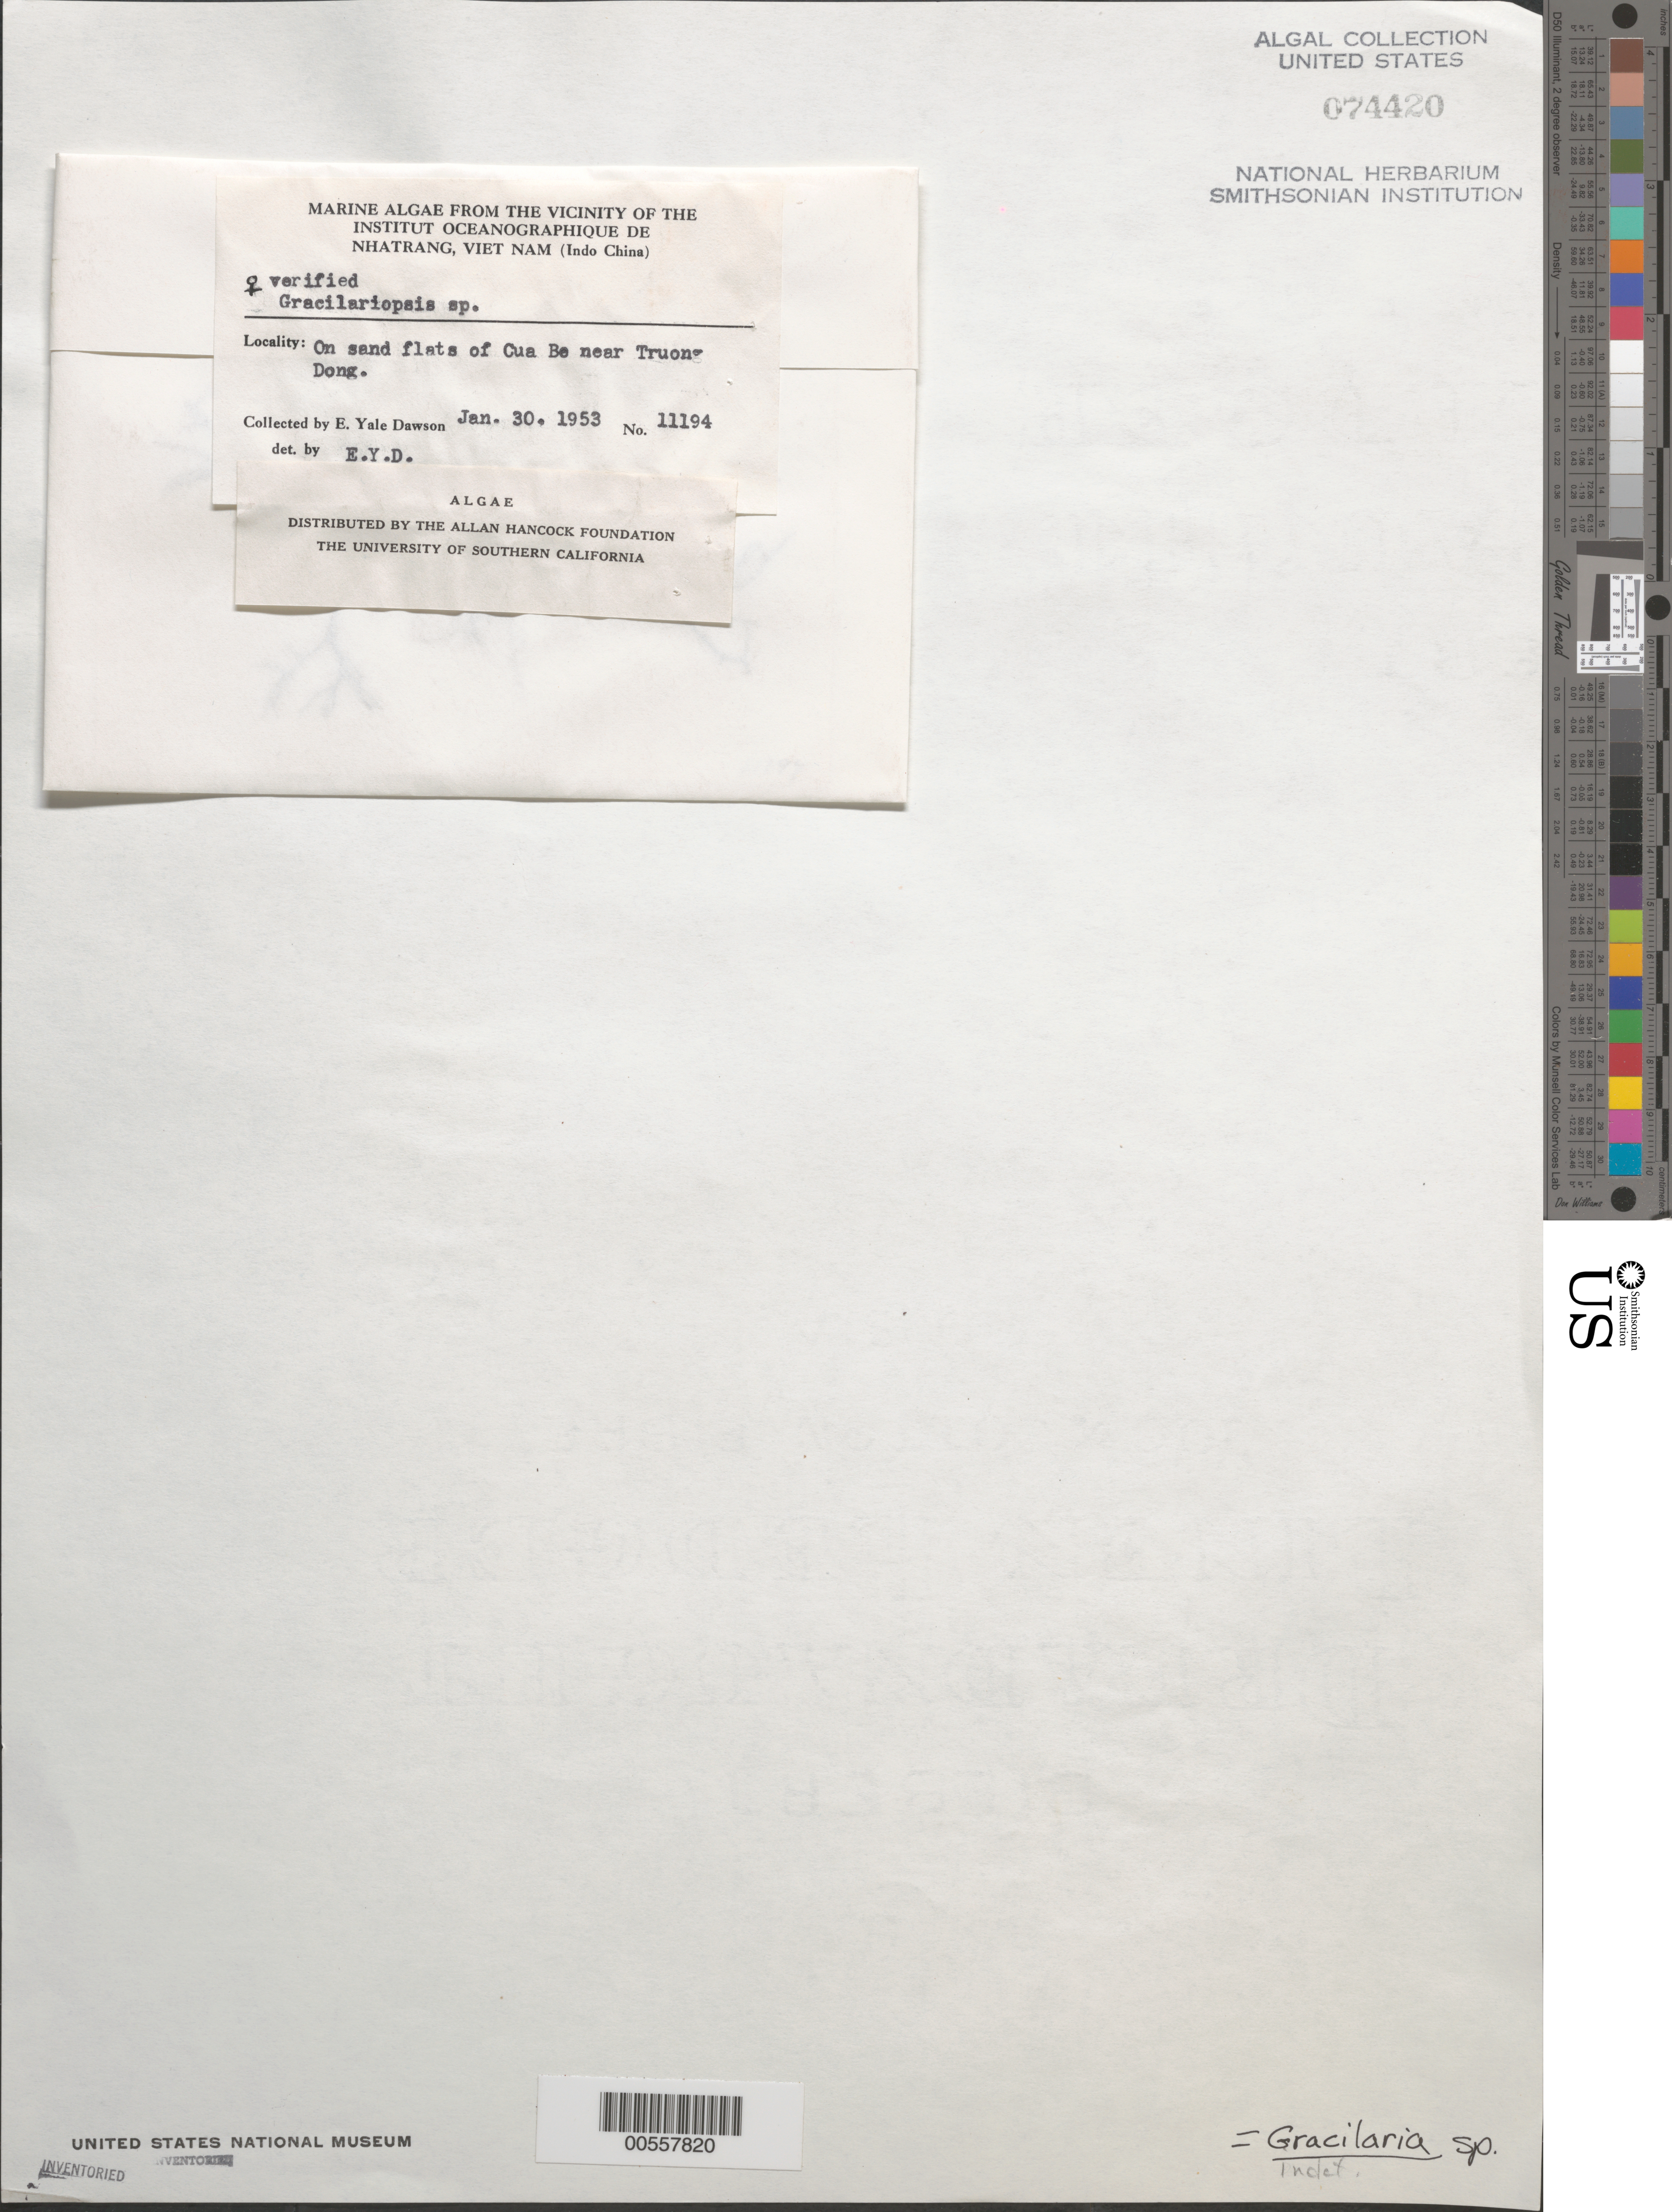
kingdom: Plantae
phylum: Rhodophyta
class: Florideophyceae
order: Gracilariales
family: Gracilariaceae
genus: Gracilaria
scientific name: Gracilaria sp.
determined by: Dawson, E. Y.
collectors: E. Y. Dawson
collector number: EYD 11194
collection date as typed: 30 Jan 1953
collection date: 1953-01-30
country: Vietnam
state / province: Phu Khanh Province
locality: Cua Be near Truong Dong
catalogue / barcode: US 74420